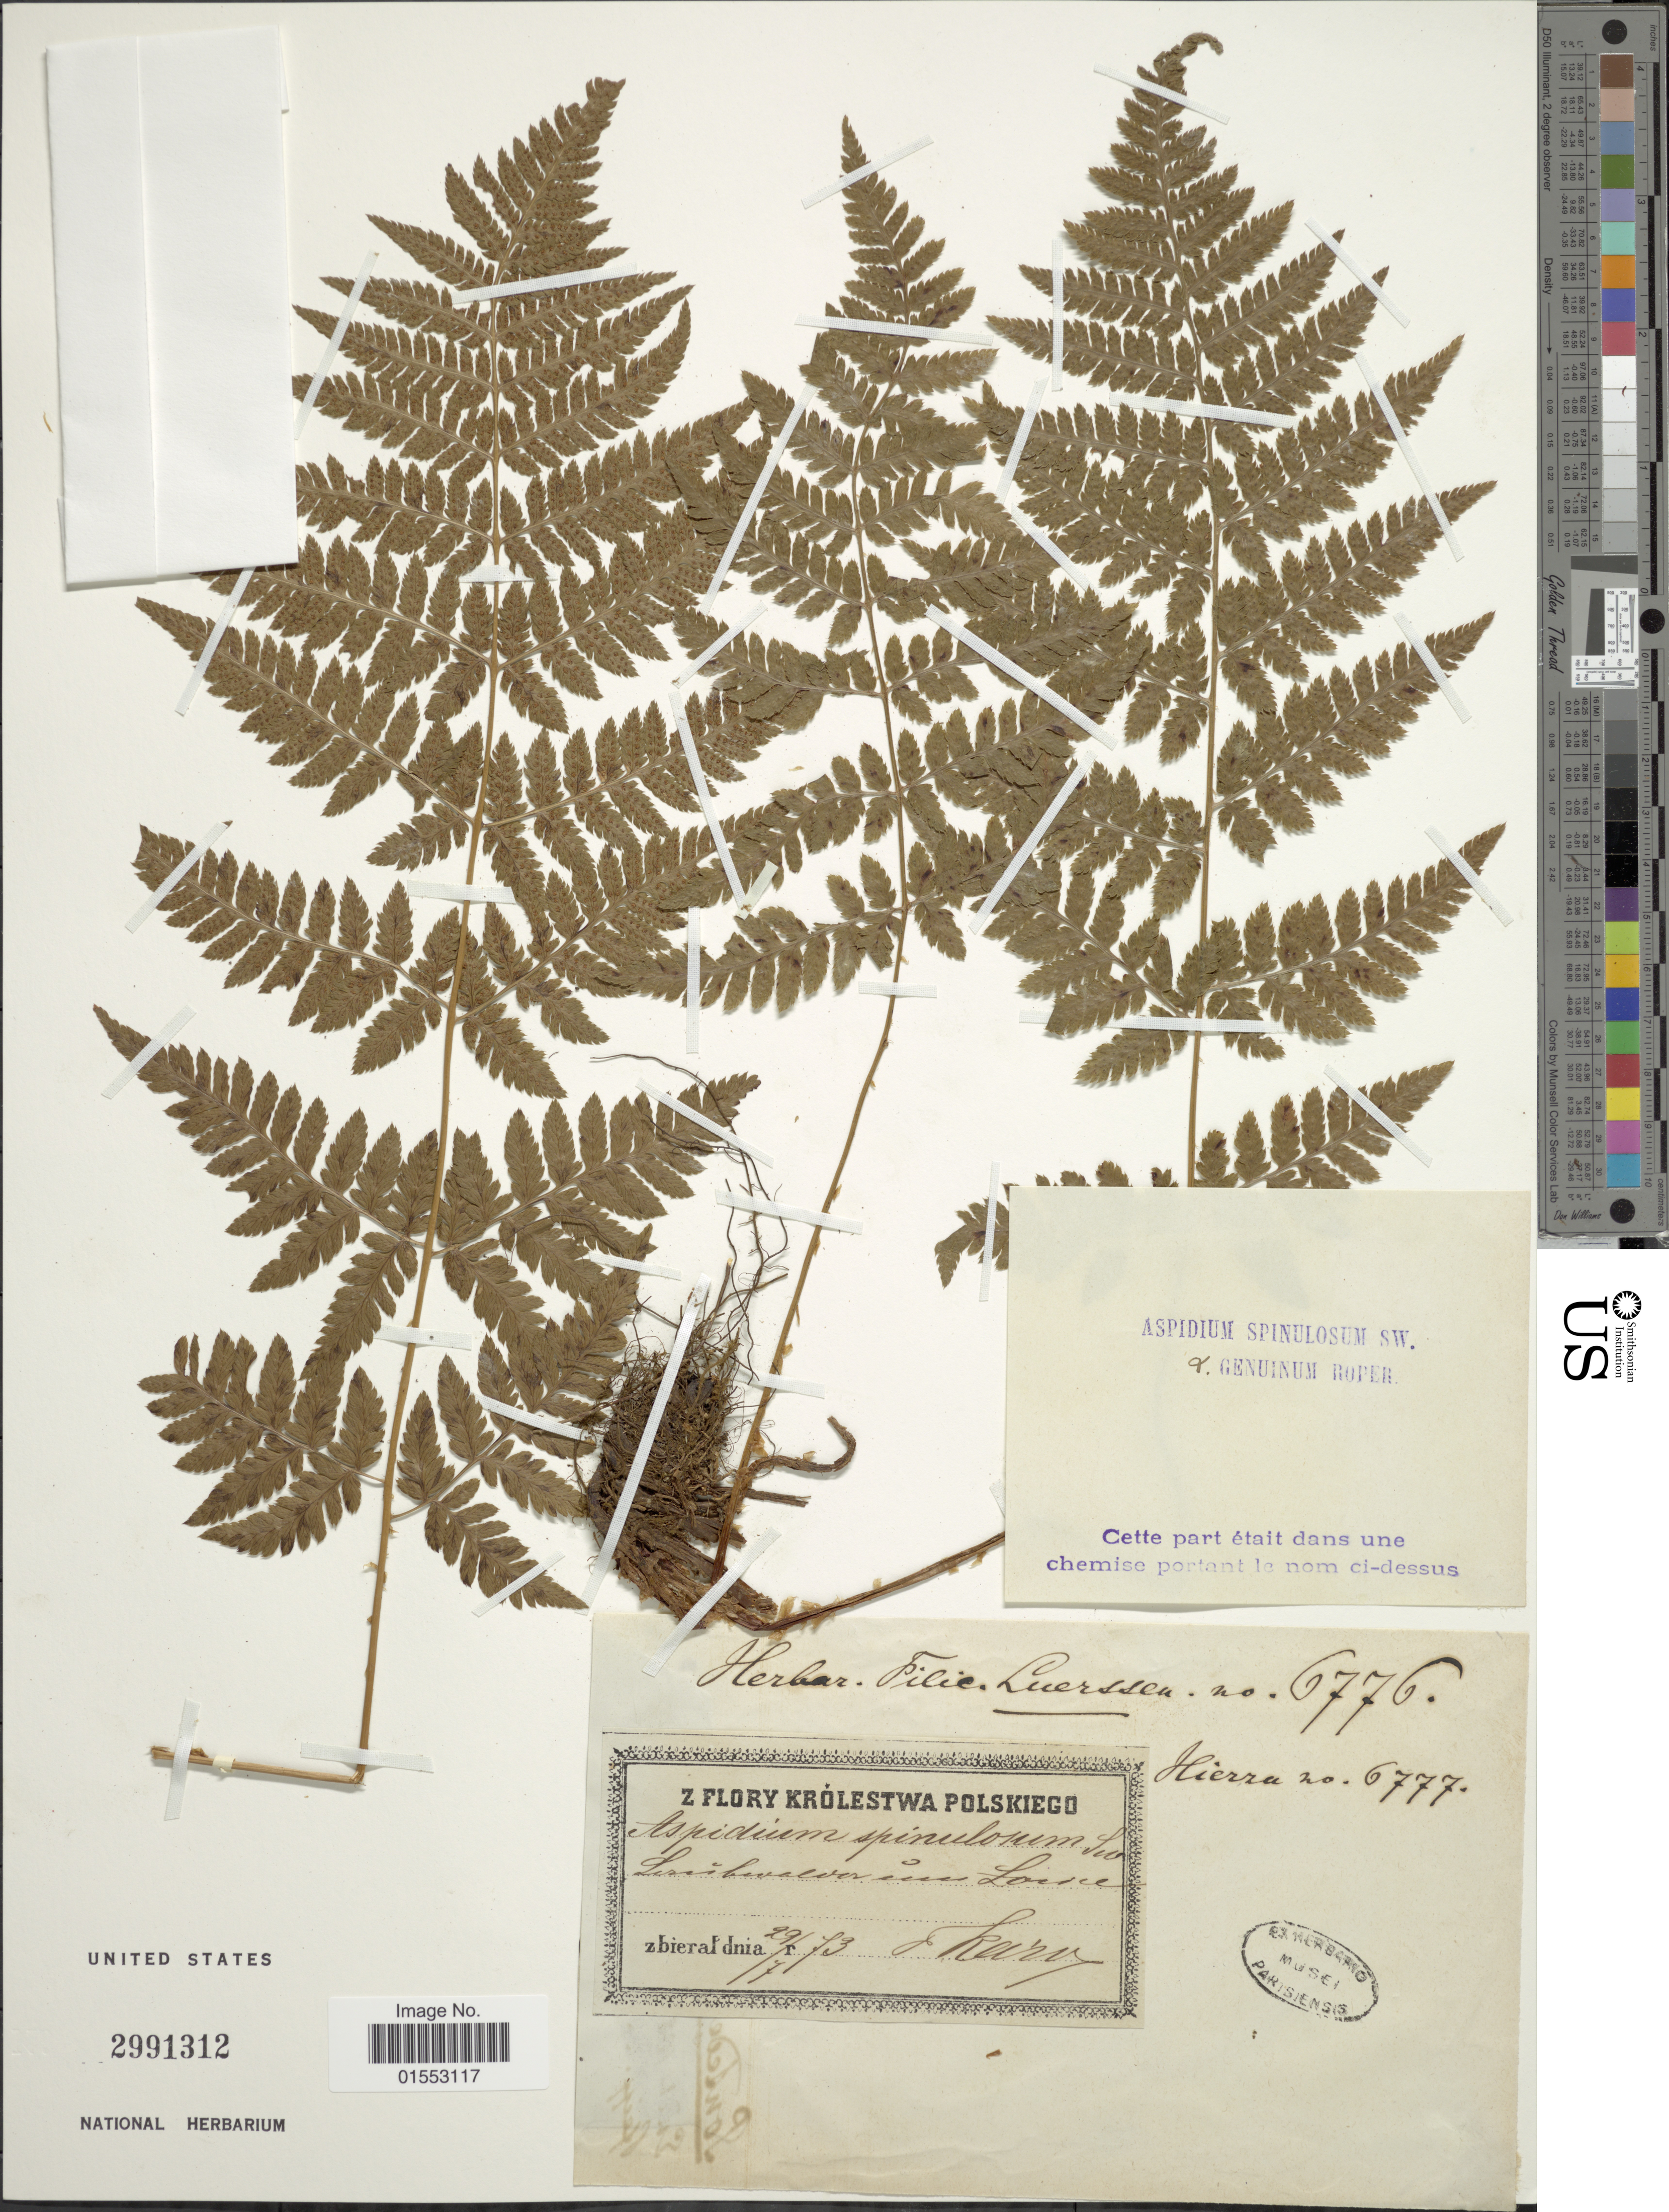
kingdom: Plantae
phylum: Tracheophyta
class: Polypodiopsida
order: Polypodiales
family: Dryopteridaceae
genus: Dryopteris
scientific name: Dryopteris carthusiana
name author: (Villars) H.P. Fuchs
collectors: F. Karo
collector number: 6777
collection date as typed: Transcribed d/m/y: 29/7/73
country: Poland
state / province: Mazowieckie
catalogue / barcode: US 2991312